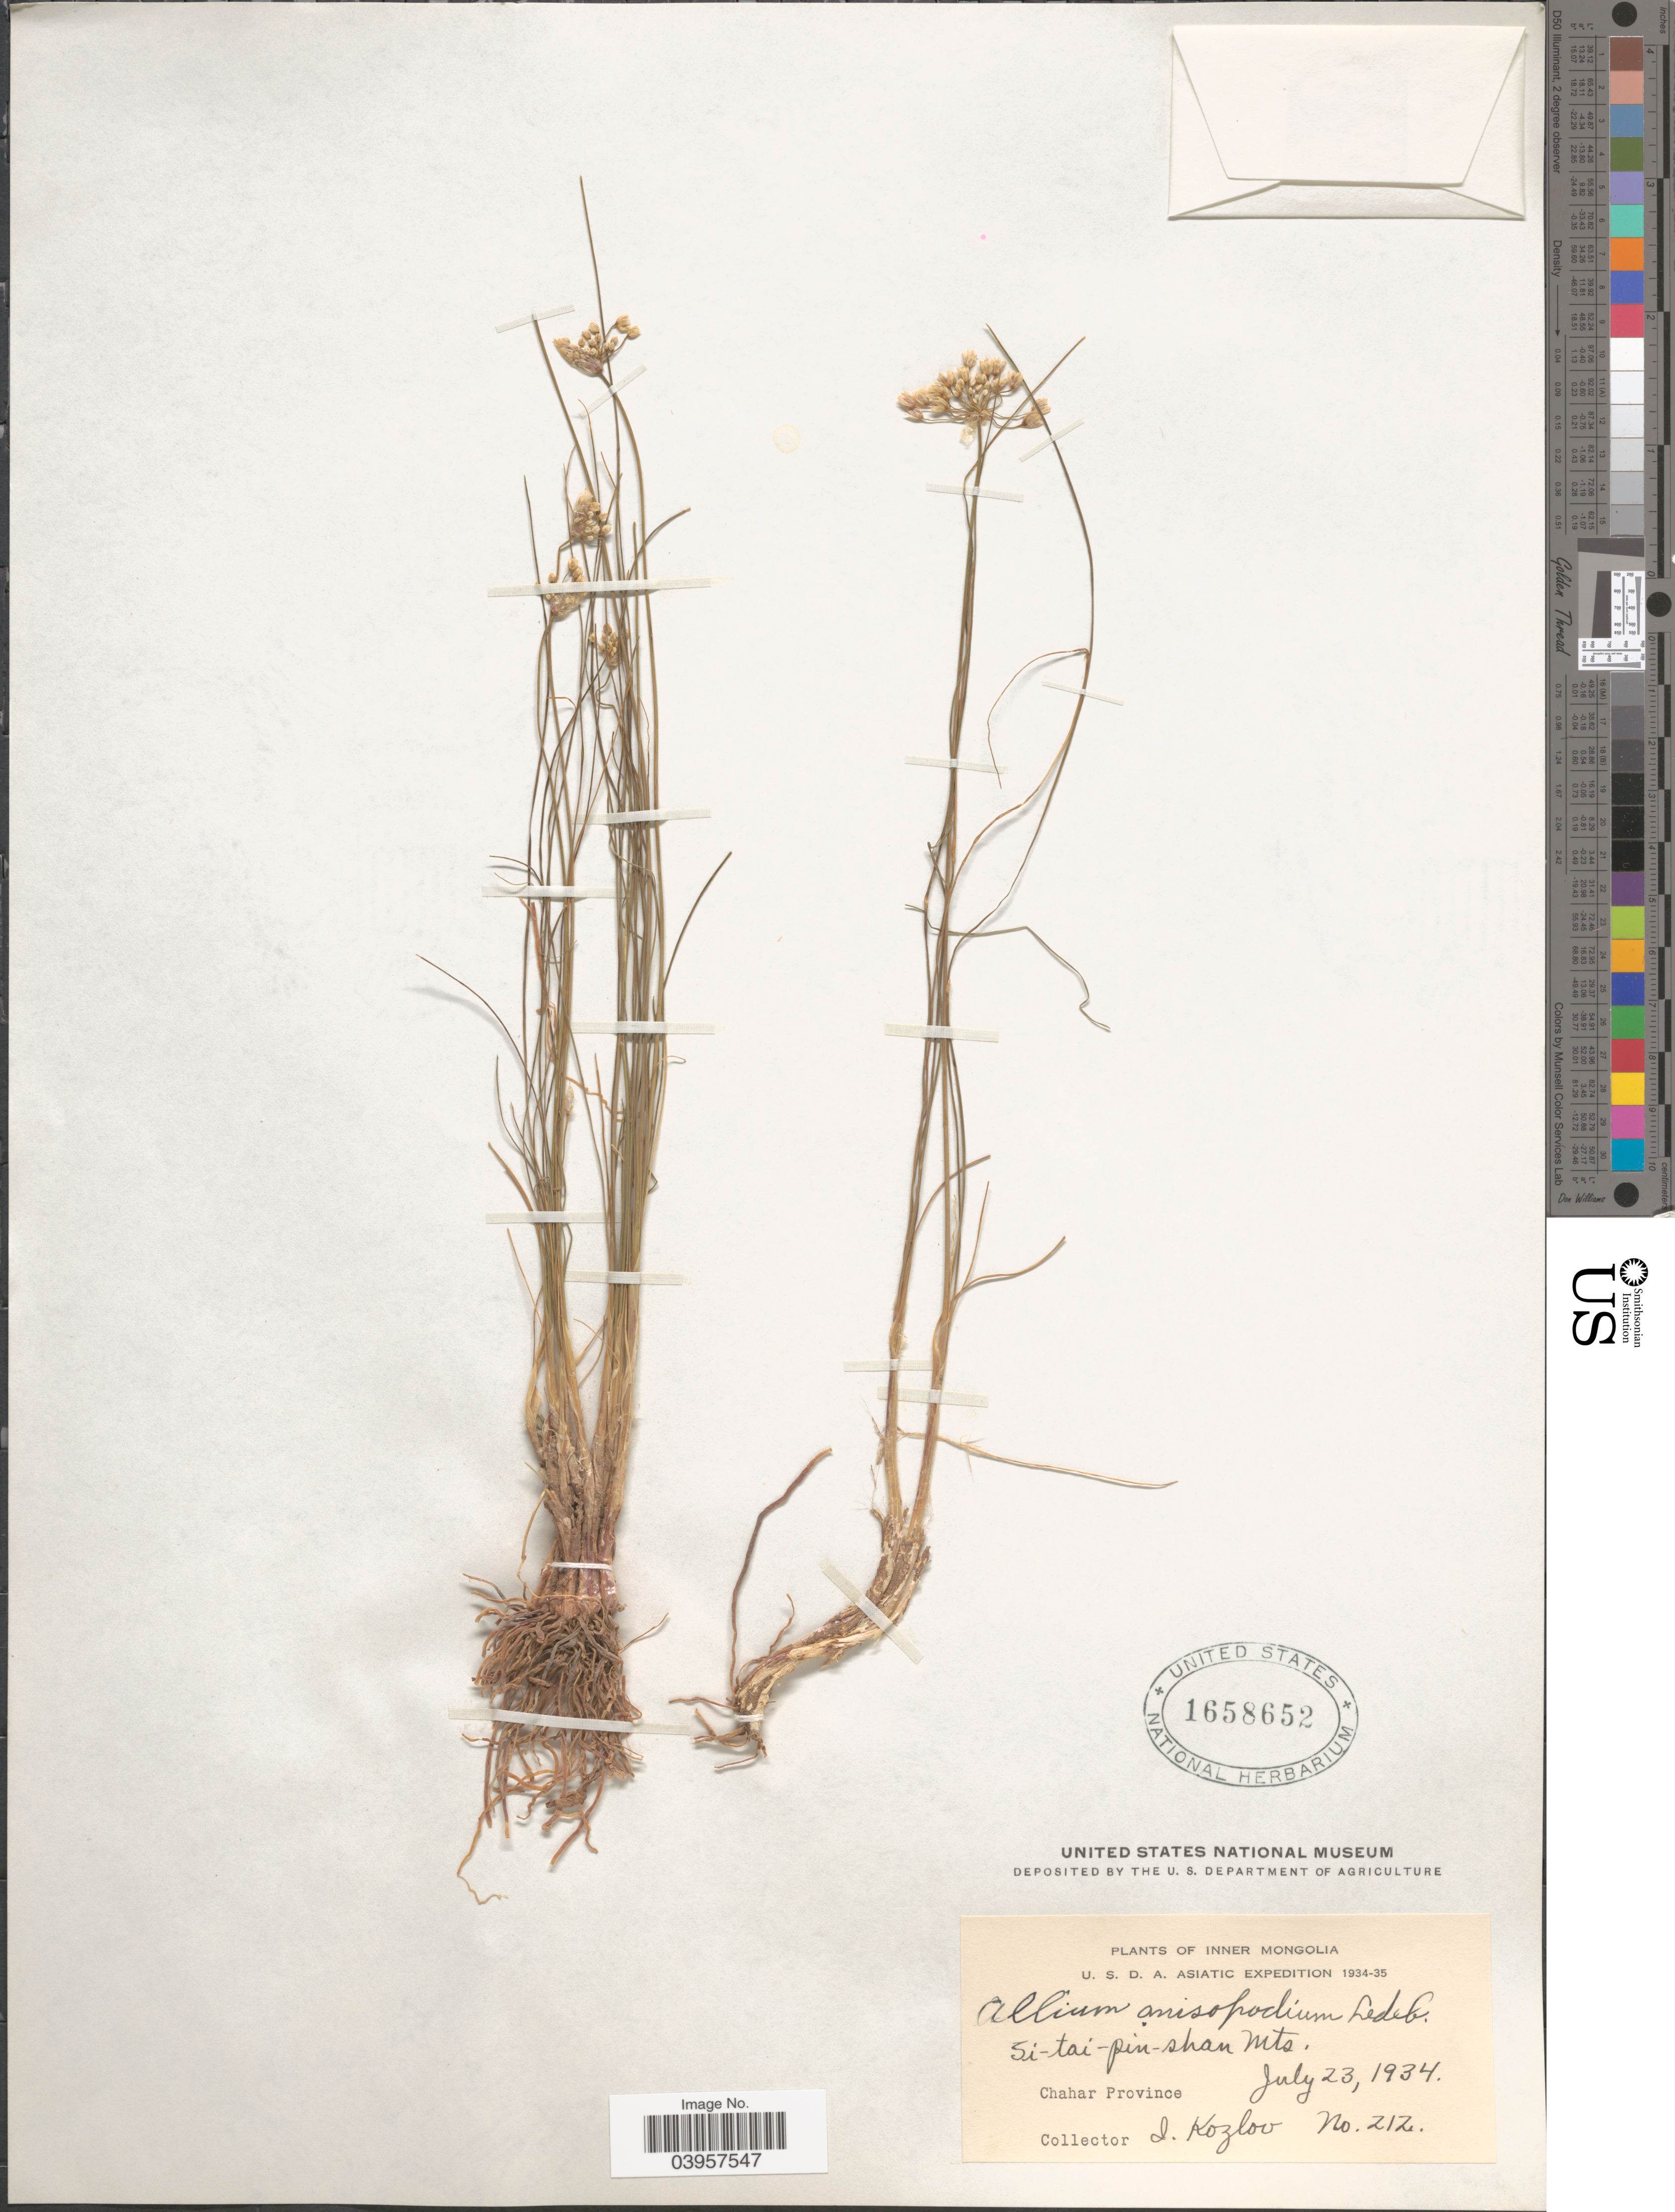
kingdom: Plantae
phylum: Tracheophyta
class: Liliopsida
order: Asparagales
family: Amaryllidaceae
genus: Allium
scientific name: Allium anisopodium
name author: Ledeb.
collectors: I. Kozlov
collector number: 212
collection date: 1934-07-23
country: China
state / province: Nei Monggol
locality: Inner Mongolia. Si-tai-pin-shan Mts. Chahar Province.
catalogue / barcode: US 1658652